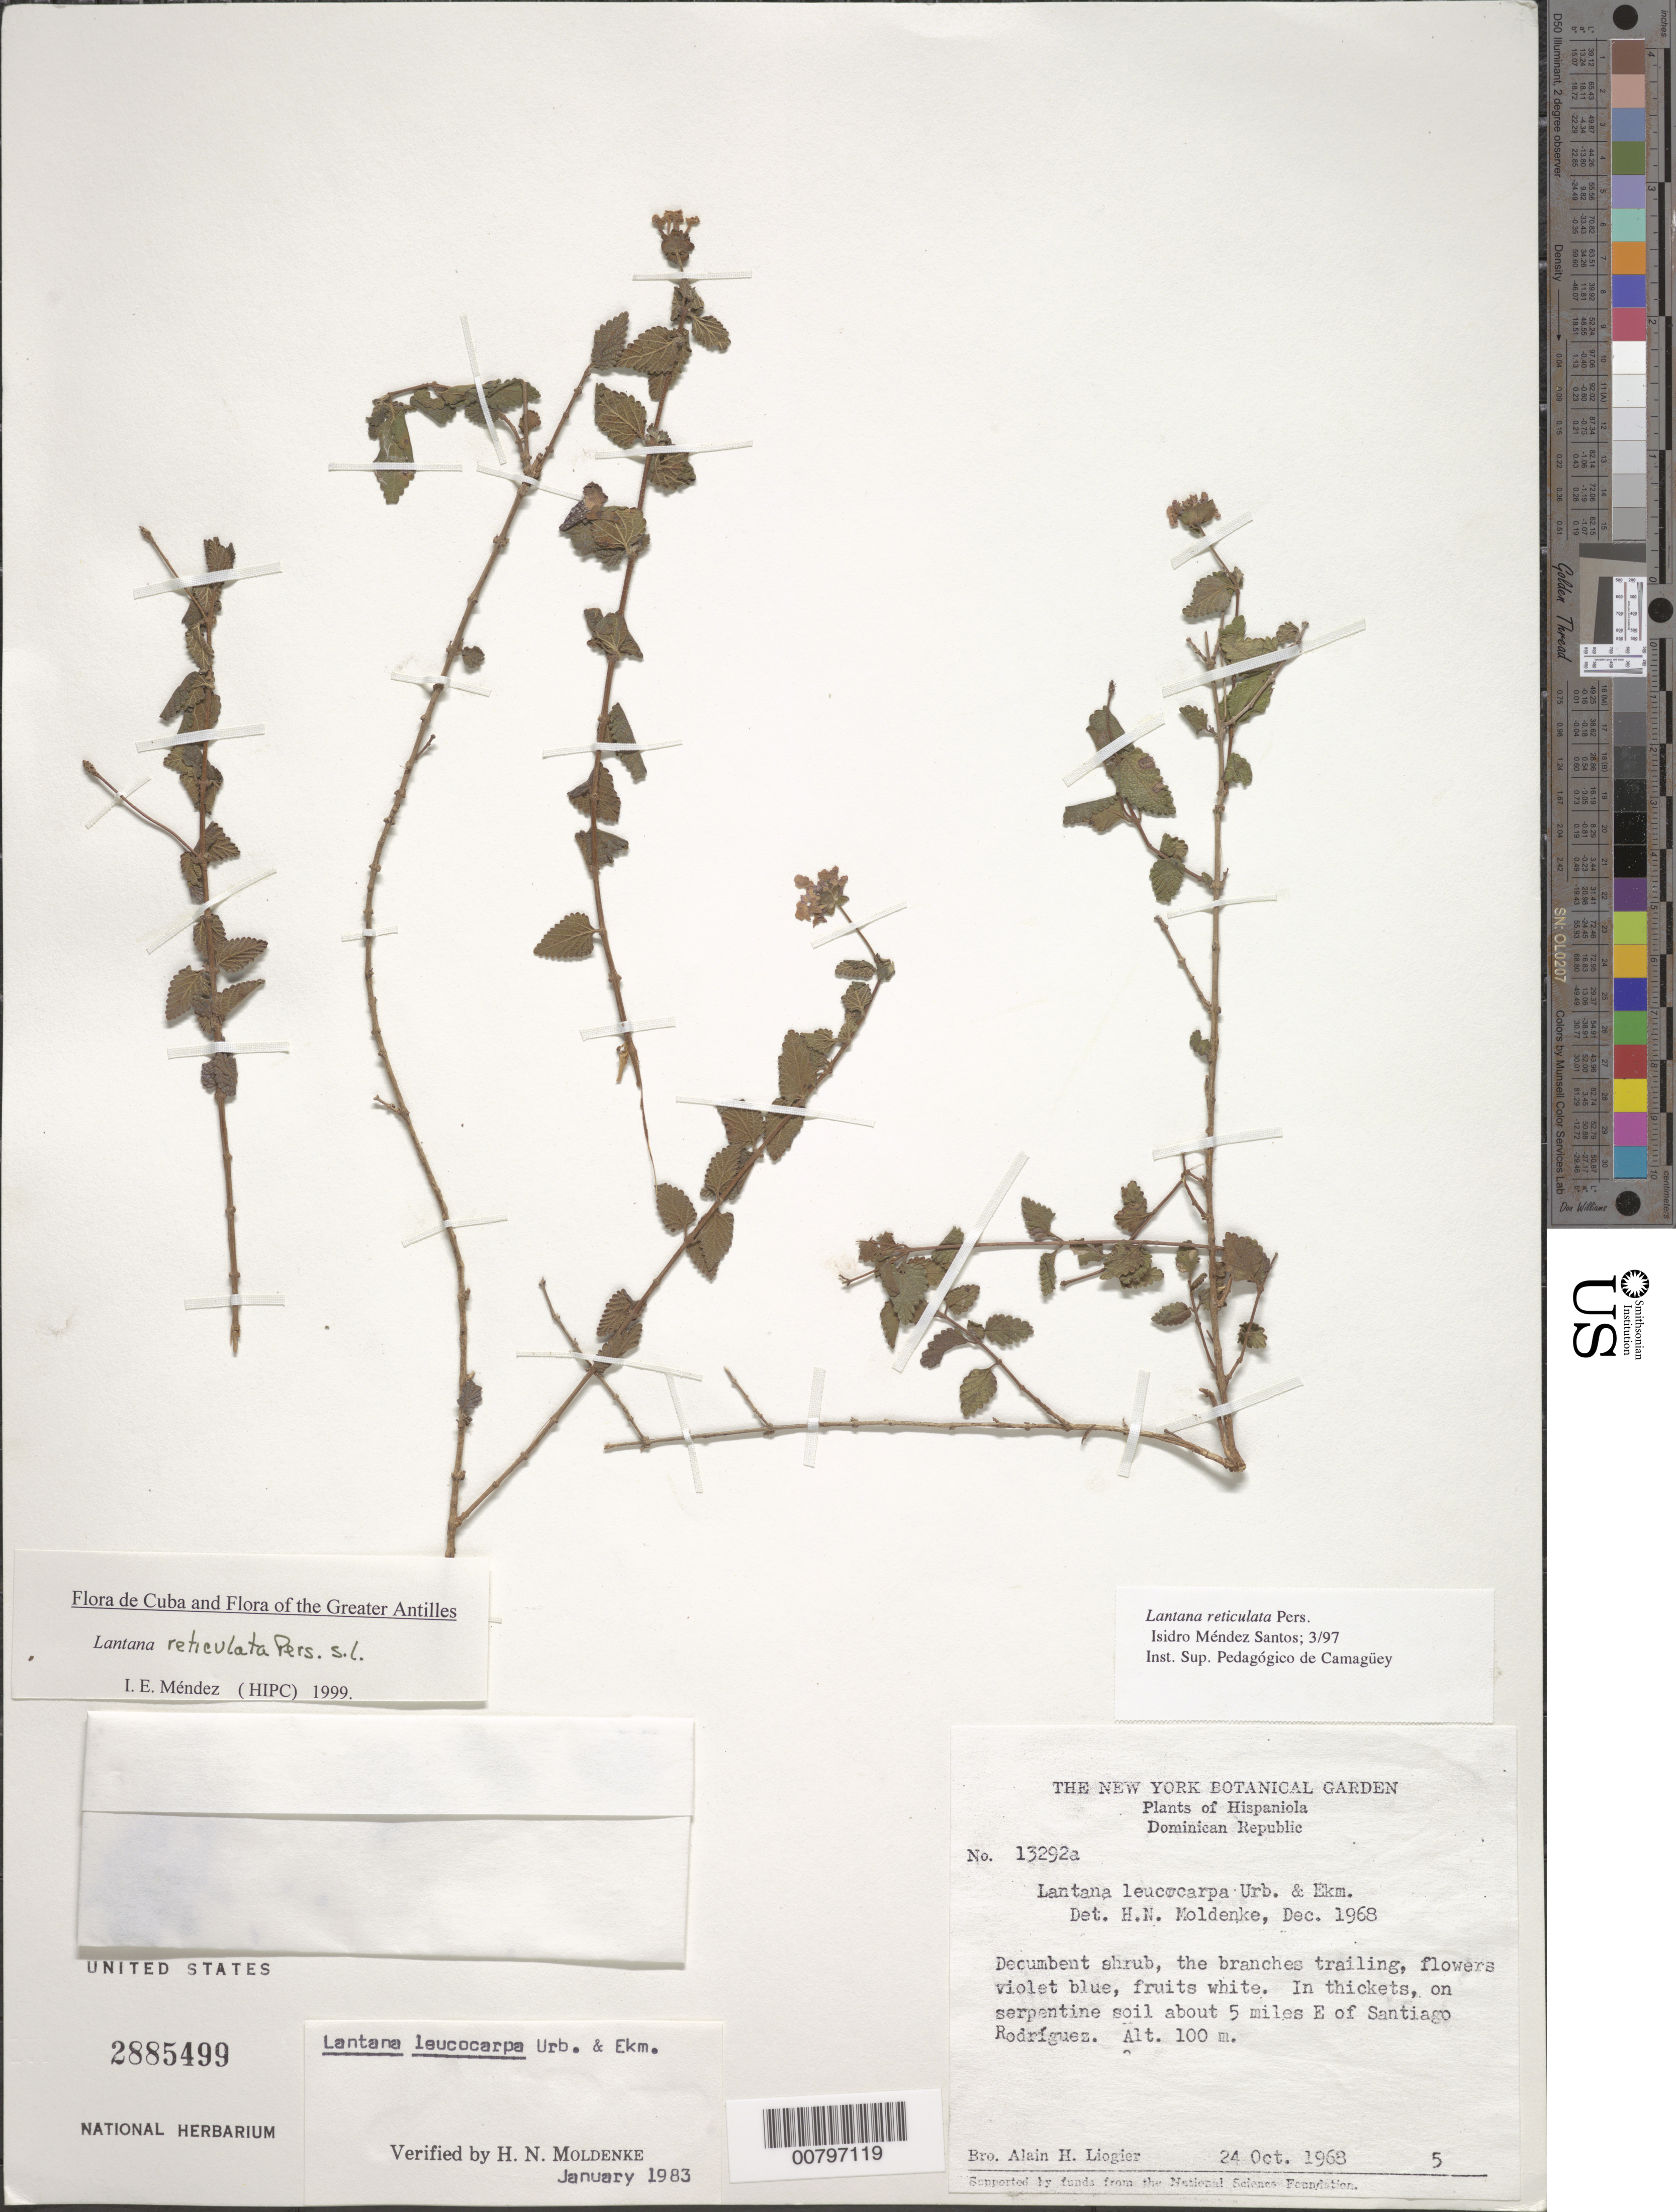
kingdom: Plantae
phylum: Tracheophyta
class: Magnoliopsida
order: Lamiales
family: Verbenaceae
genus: Lantana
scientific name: Lantana reticulata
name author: Pers.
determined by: Méndez, Isidro E., (HIPC)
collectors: A. H. Liogier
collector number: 13292A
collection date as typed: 24 Oct 1968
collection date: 1968-10-24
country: Dominican Republic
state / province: Santiago Rodríguez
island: Hispaniola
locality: About 5 miles E of Santiago Rodriquez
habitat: In thickets on serpentine soil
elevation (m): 100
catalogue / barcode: US 2885499